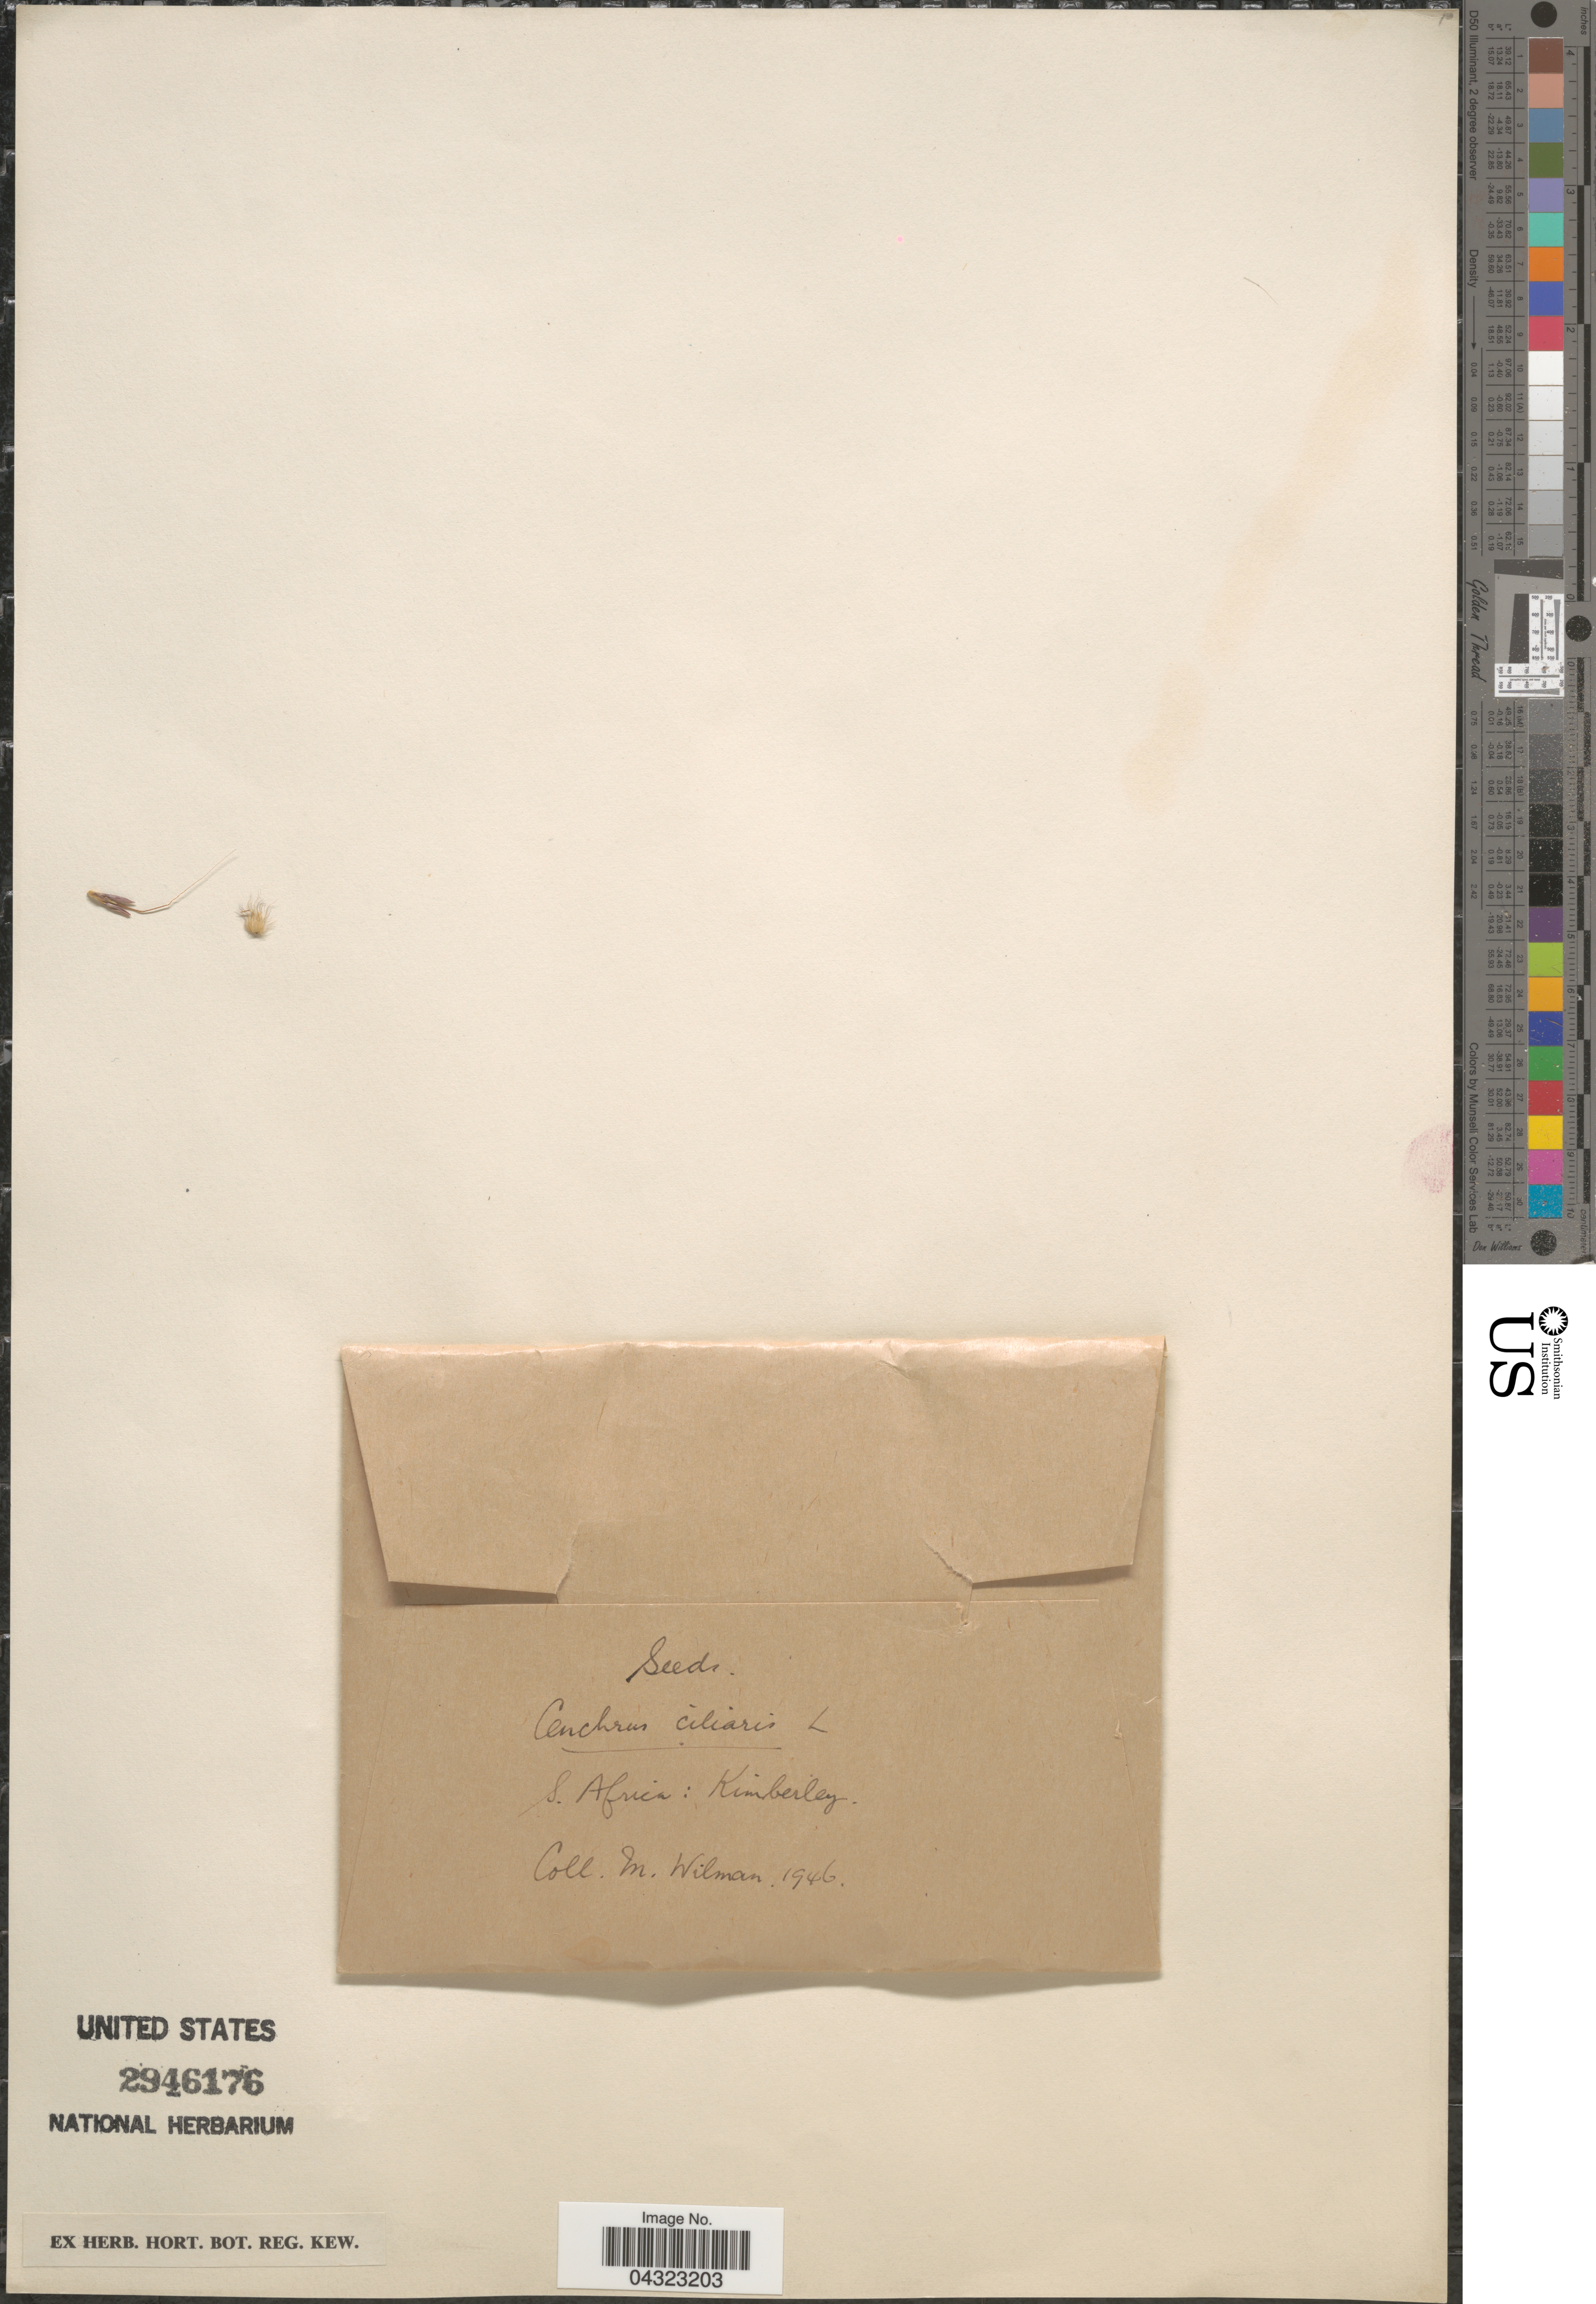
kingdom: Plantae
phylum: Tracheophyta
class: Liliopsida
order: Poales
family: Poaceae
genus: Cenchrus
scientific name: Cenchrus ciliaris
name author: L.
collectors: M. Wilman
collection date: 1946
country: South Africa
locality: Kimberley.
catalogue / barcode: US 2946176